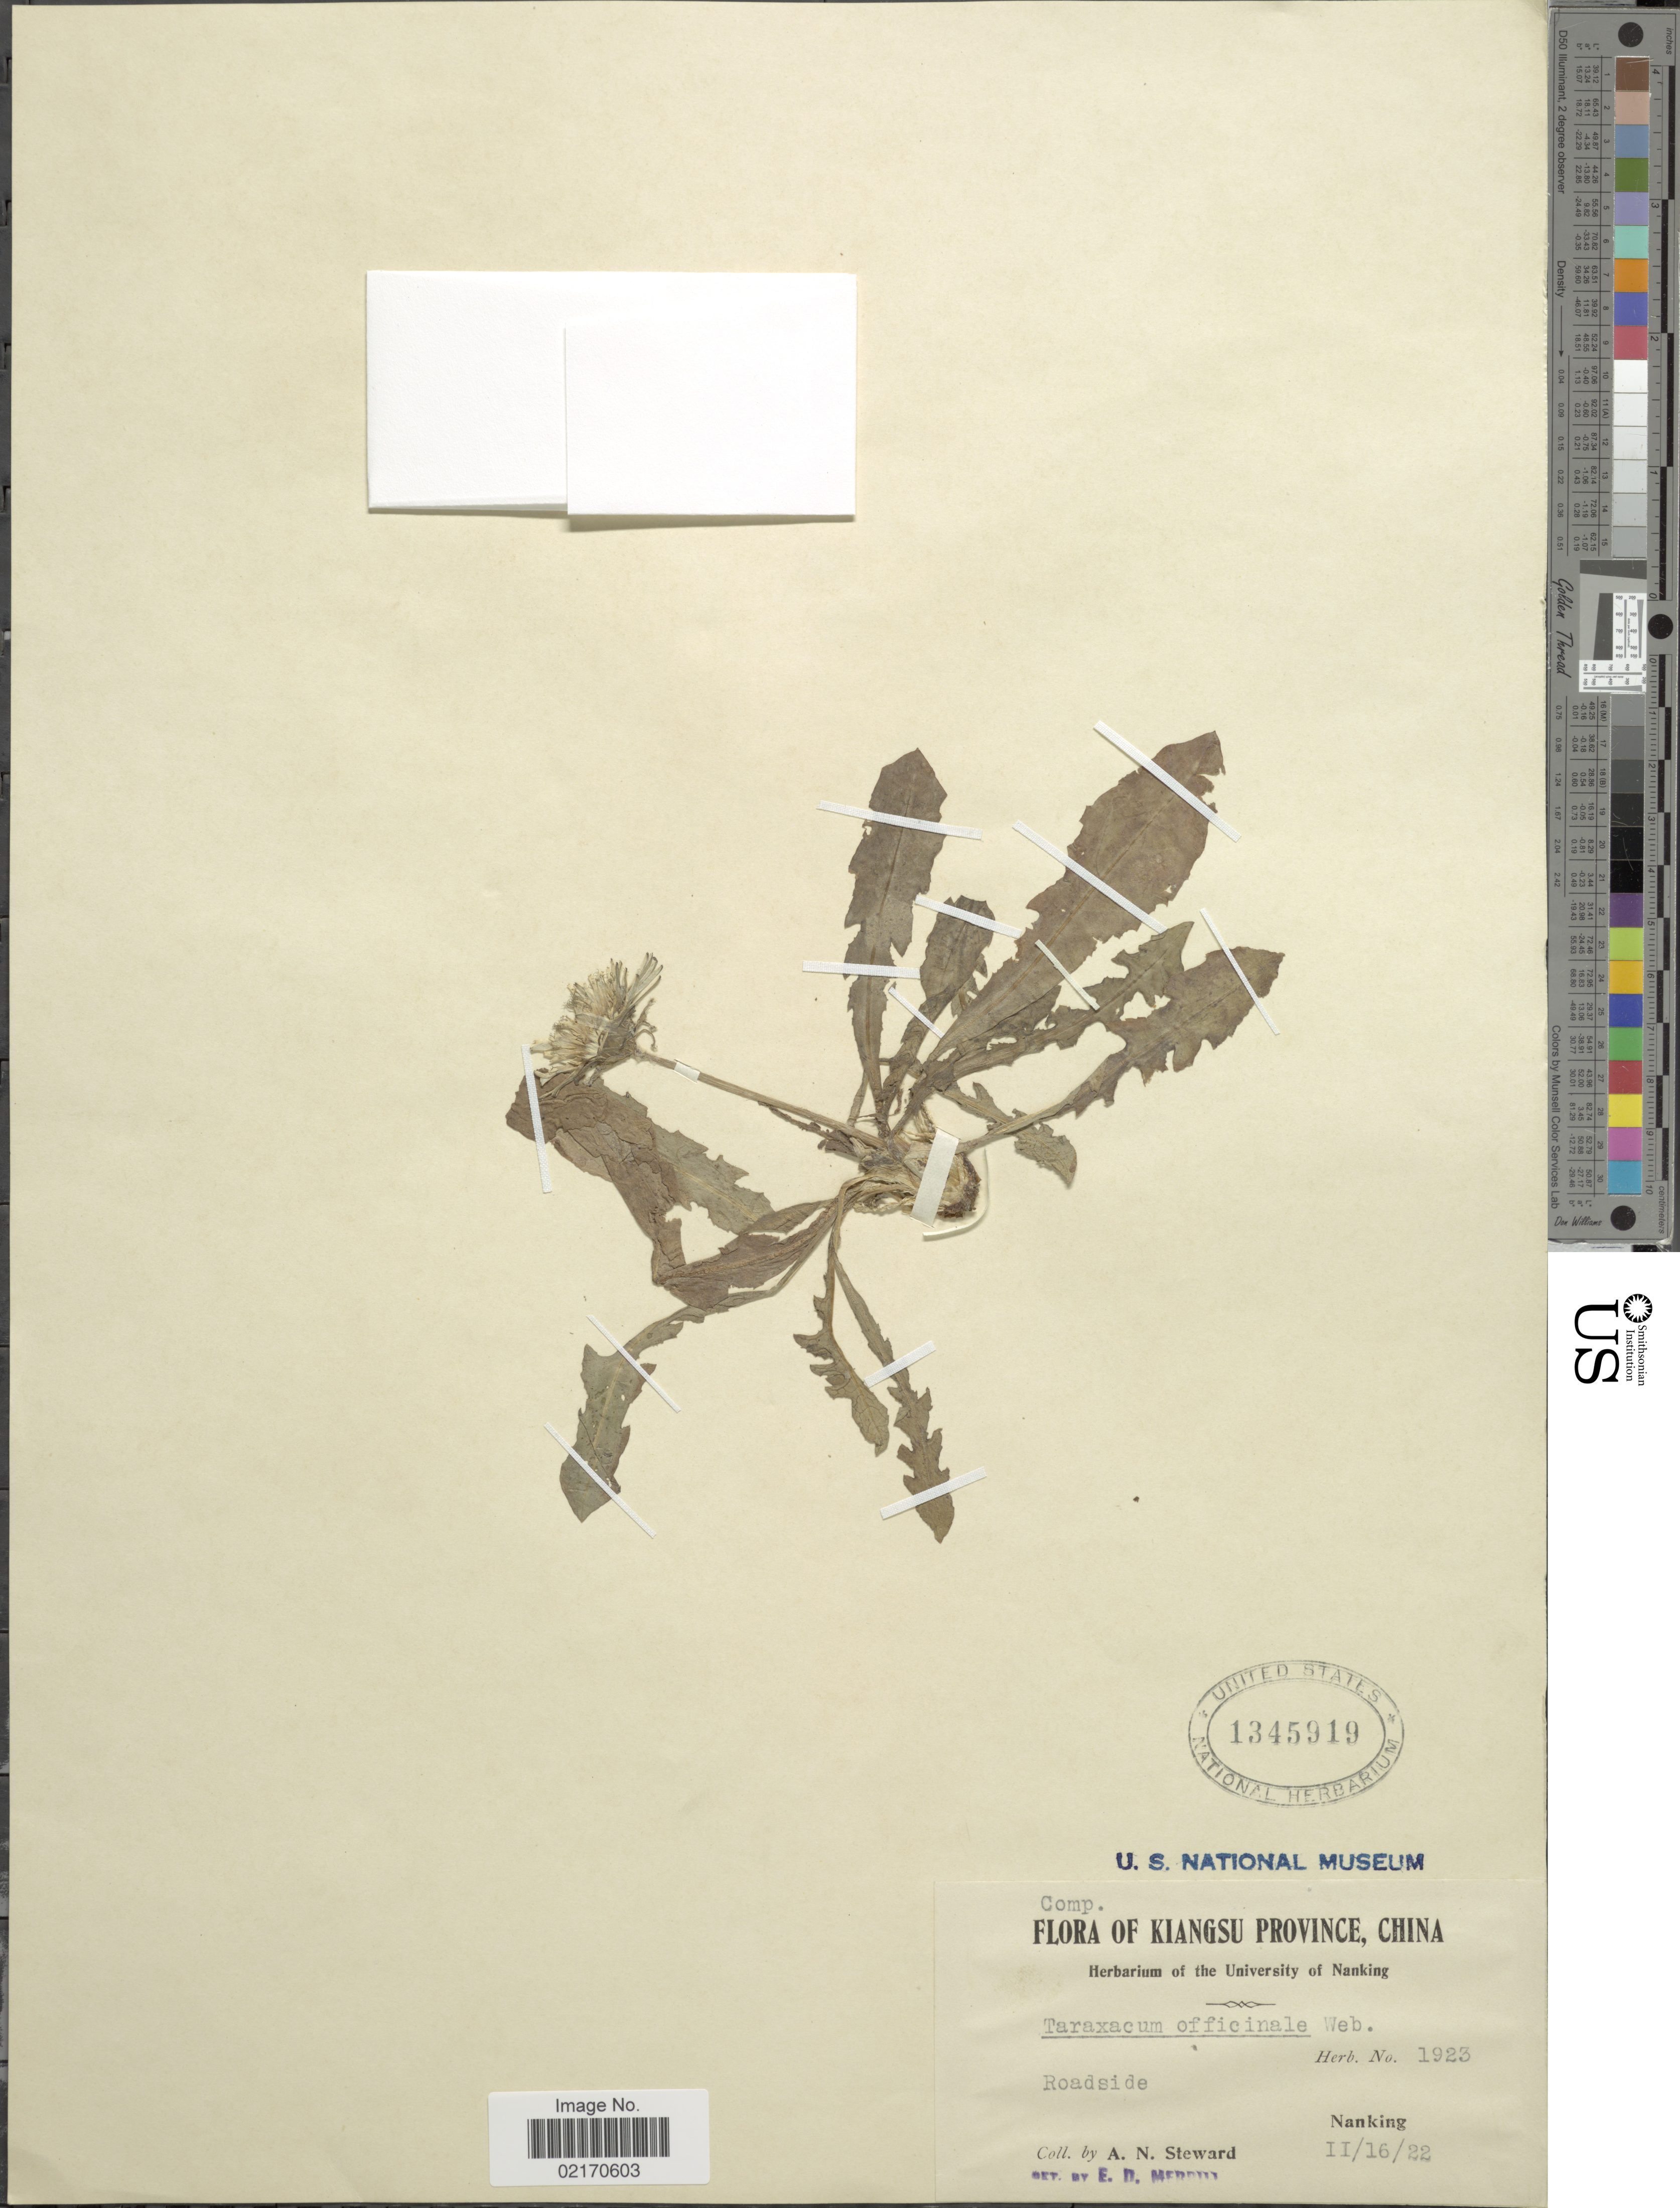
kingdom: Plantae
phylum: Tracheophyta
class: Magnoliopsida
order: Asterales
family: Asteraceae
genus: Taraxacum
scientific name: Taraxacum officinale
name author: G.H. Weber ex F.H. Wigg.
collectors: A. N. Steward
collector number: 1923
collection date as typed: Transcribed d/m/y: 16/2/22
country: China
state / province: Gansu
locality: Kansu Province, roadside, Nanking.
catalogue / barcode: US 1345919